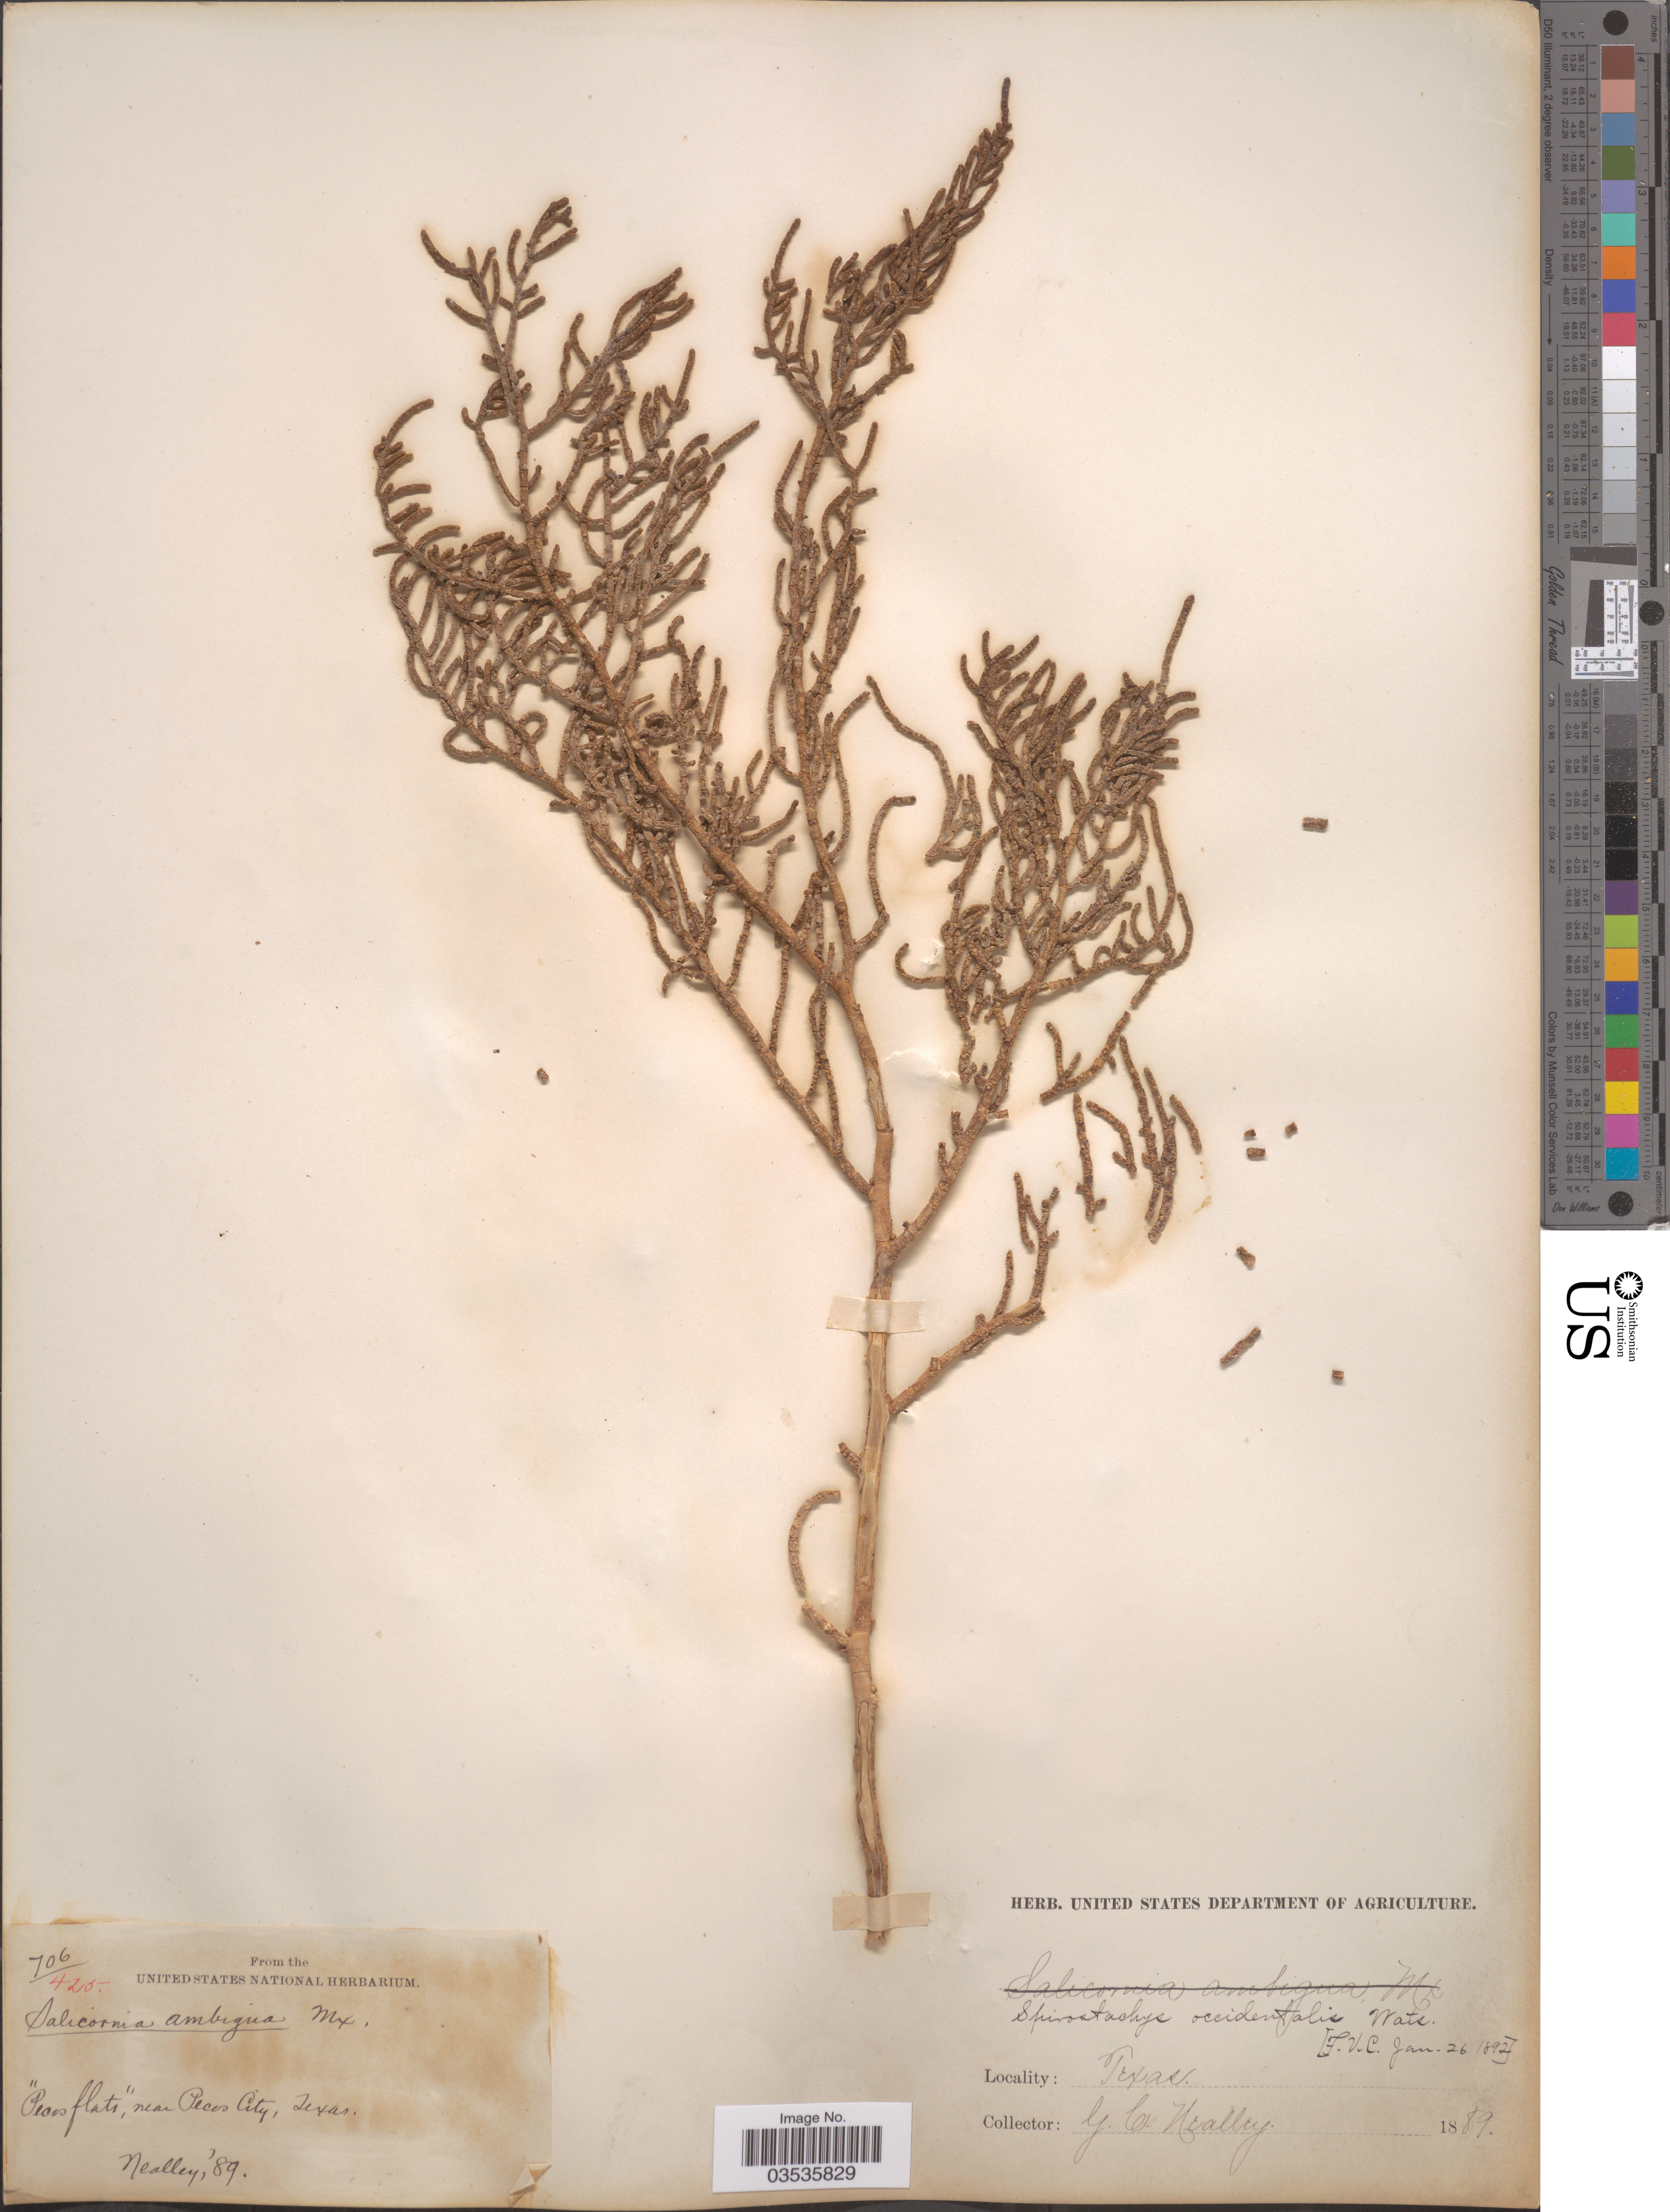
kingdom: Plantae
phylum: Tracheophyta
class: Magnoliopsida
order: Caryophyllales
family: Amaranthaceae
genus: Allenrolfea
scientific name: Allenrolfea occidentalis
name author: (S. Watson) Kuntze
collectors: G. C. Nealley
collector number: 706/425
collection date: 1889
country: United States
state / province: Texas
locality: Pecos flats